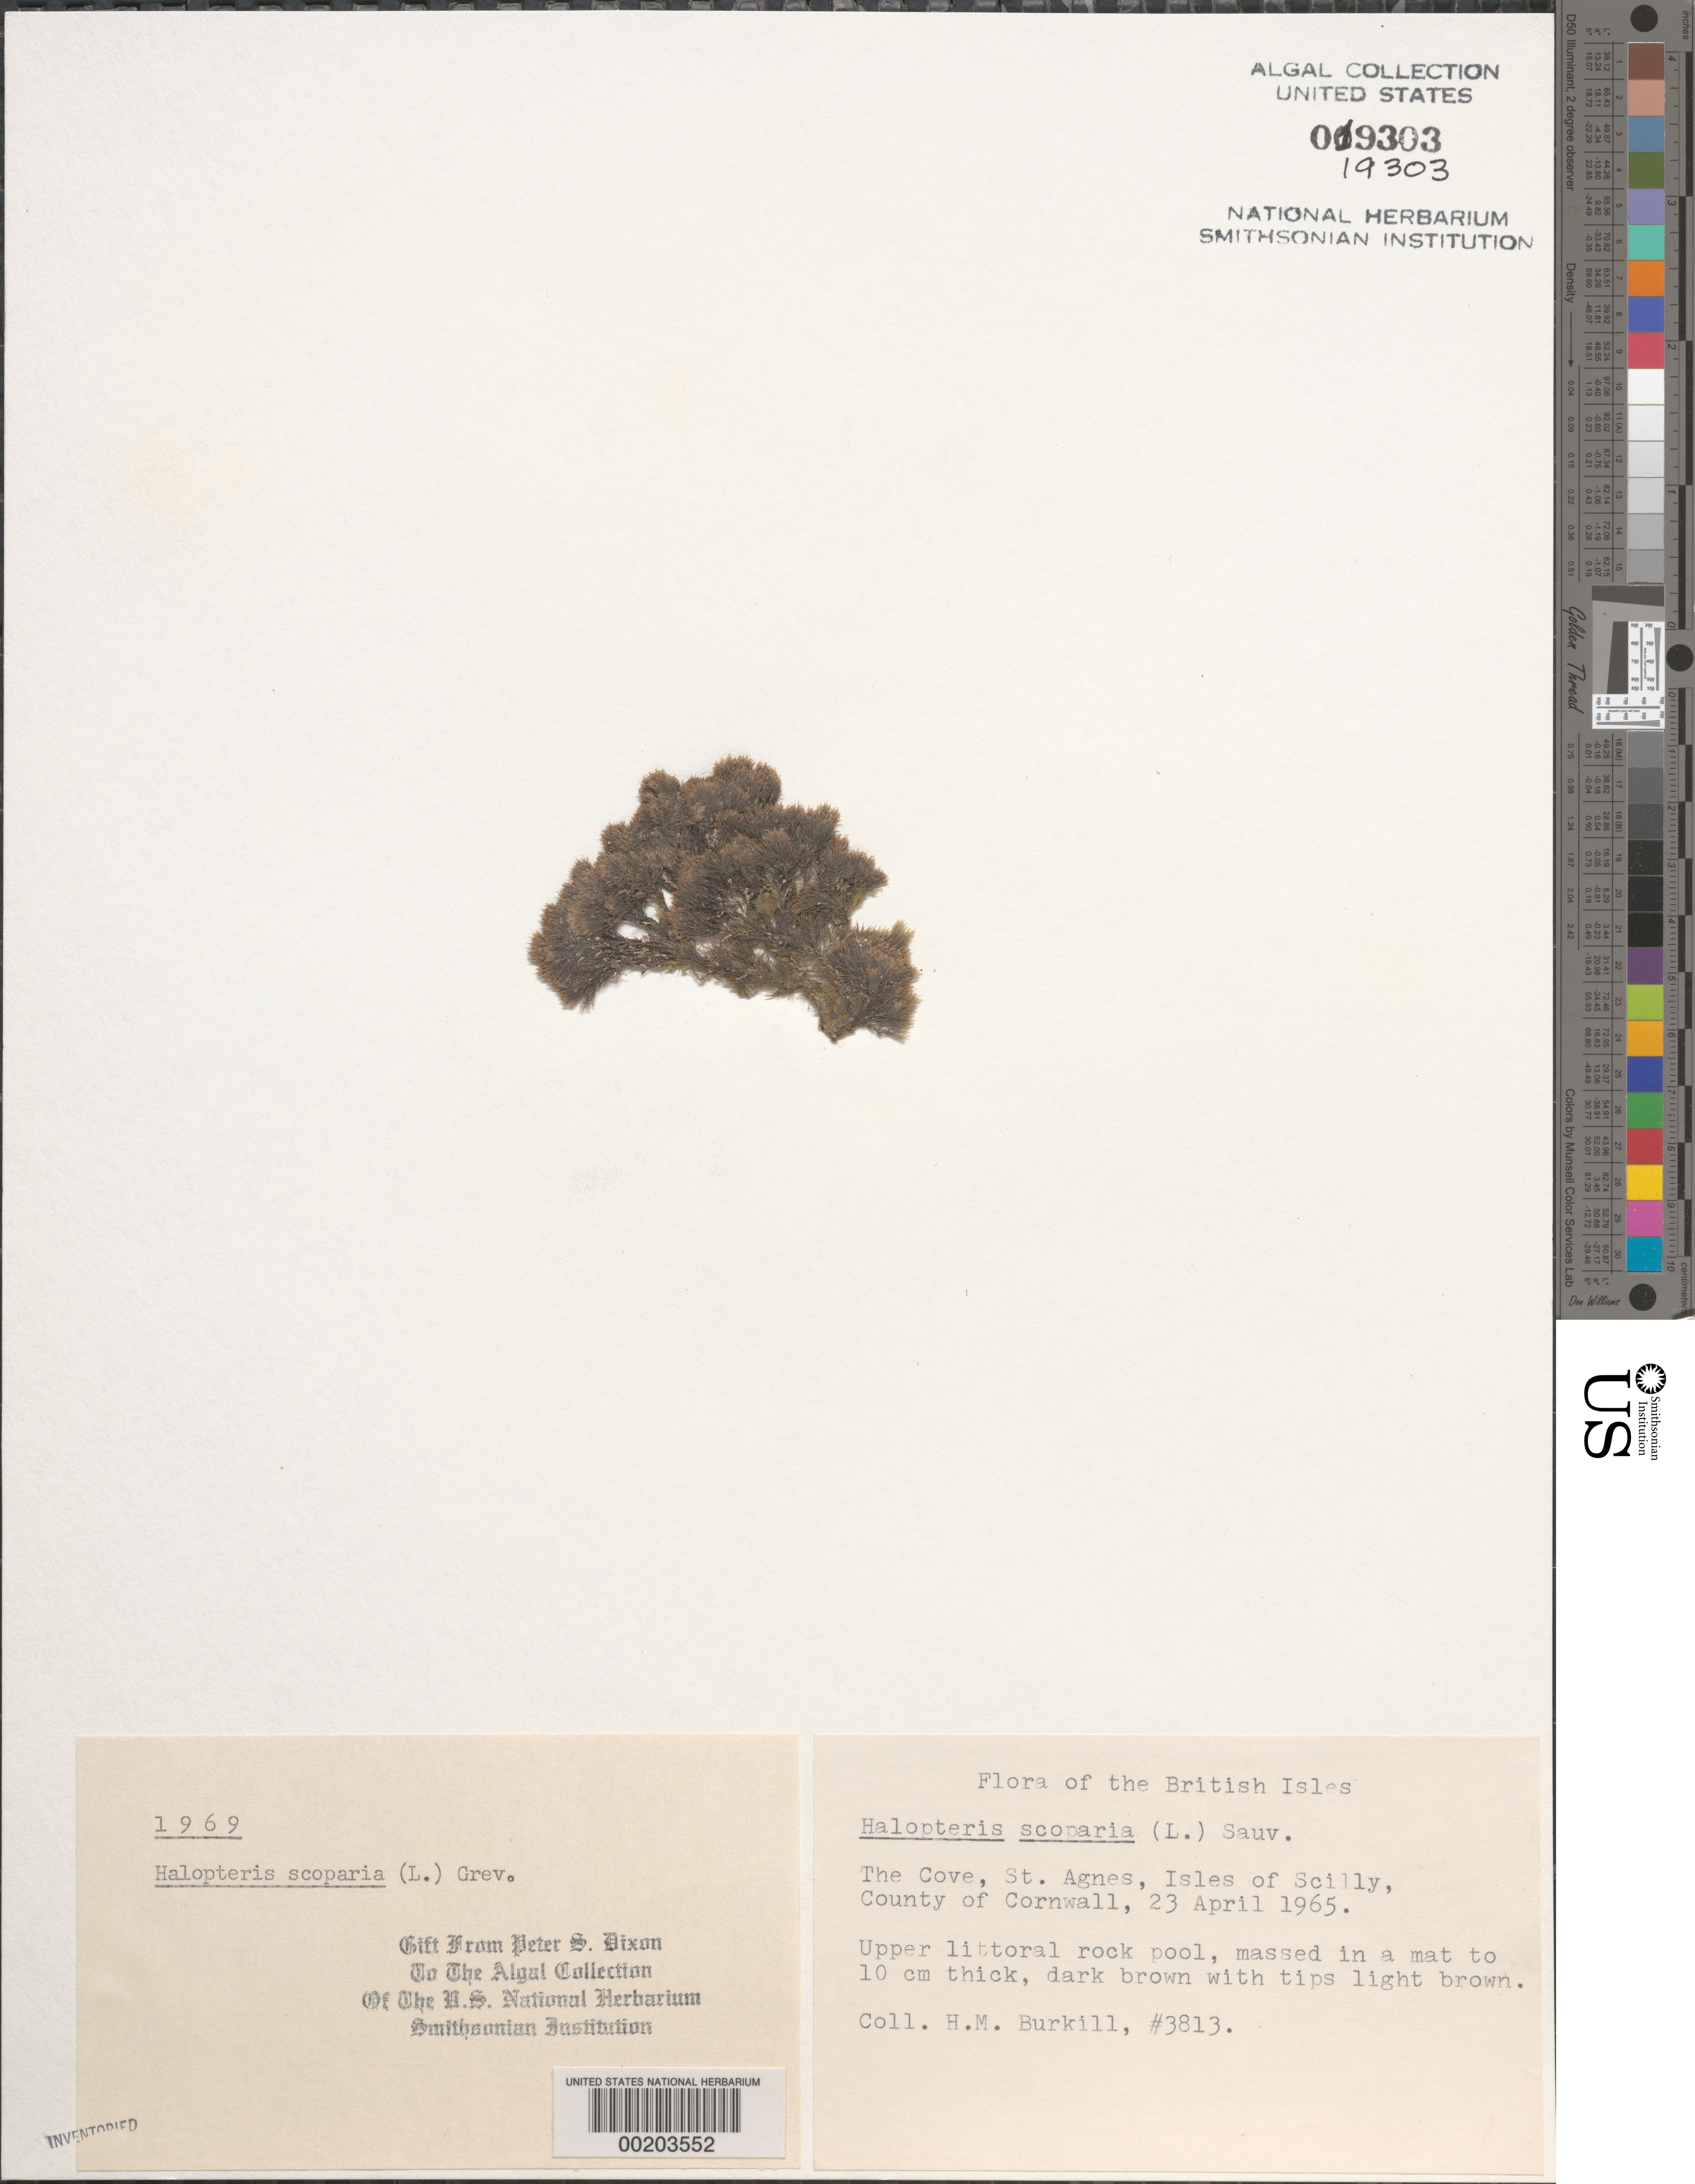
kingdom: Chromista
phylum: Ochrophyta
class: Phaeophyceae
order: Sphacelariales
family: Stypocaulaceae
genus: Halopteris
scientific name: Halopteris scoparia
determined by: Dixon, P. S.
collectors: H. M. Burkill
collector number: HMB 3813 & PSD 1969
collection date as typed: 23 Apr 1965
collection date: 1965-04-23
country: United Kingdom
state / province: England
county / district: Council of the Isles of Scilly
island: St. Agnes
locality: The Cove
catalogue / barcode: US 19303